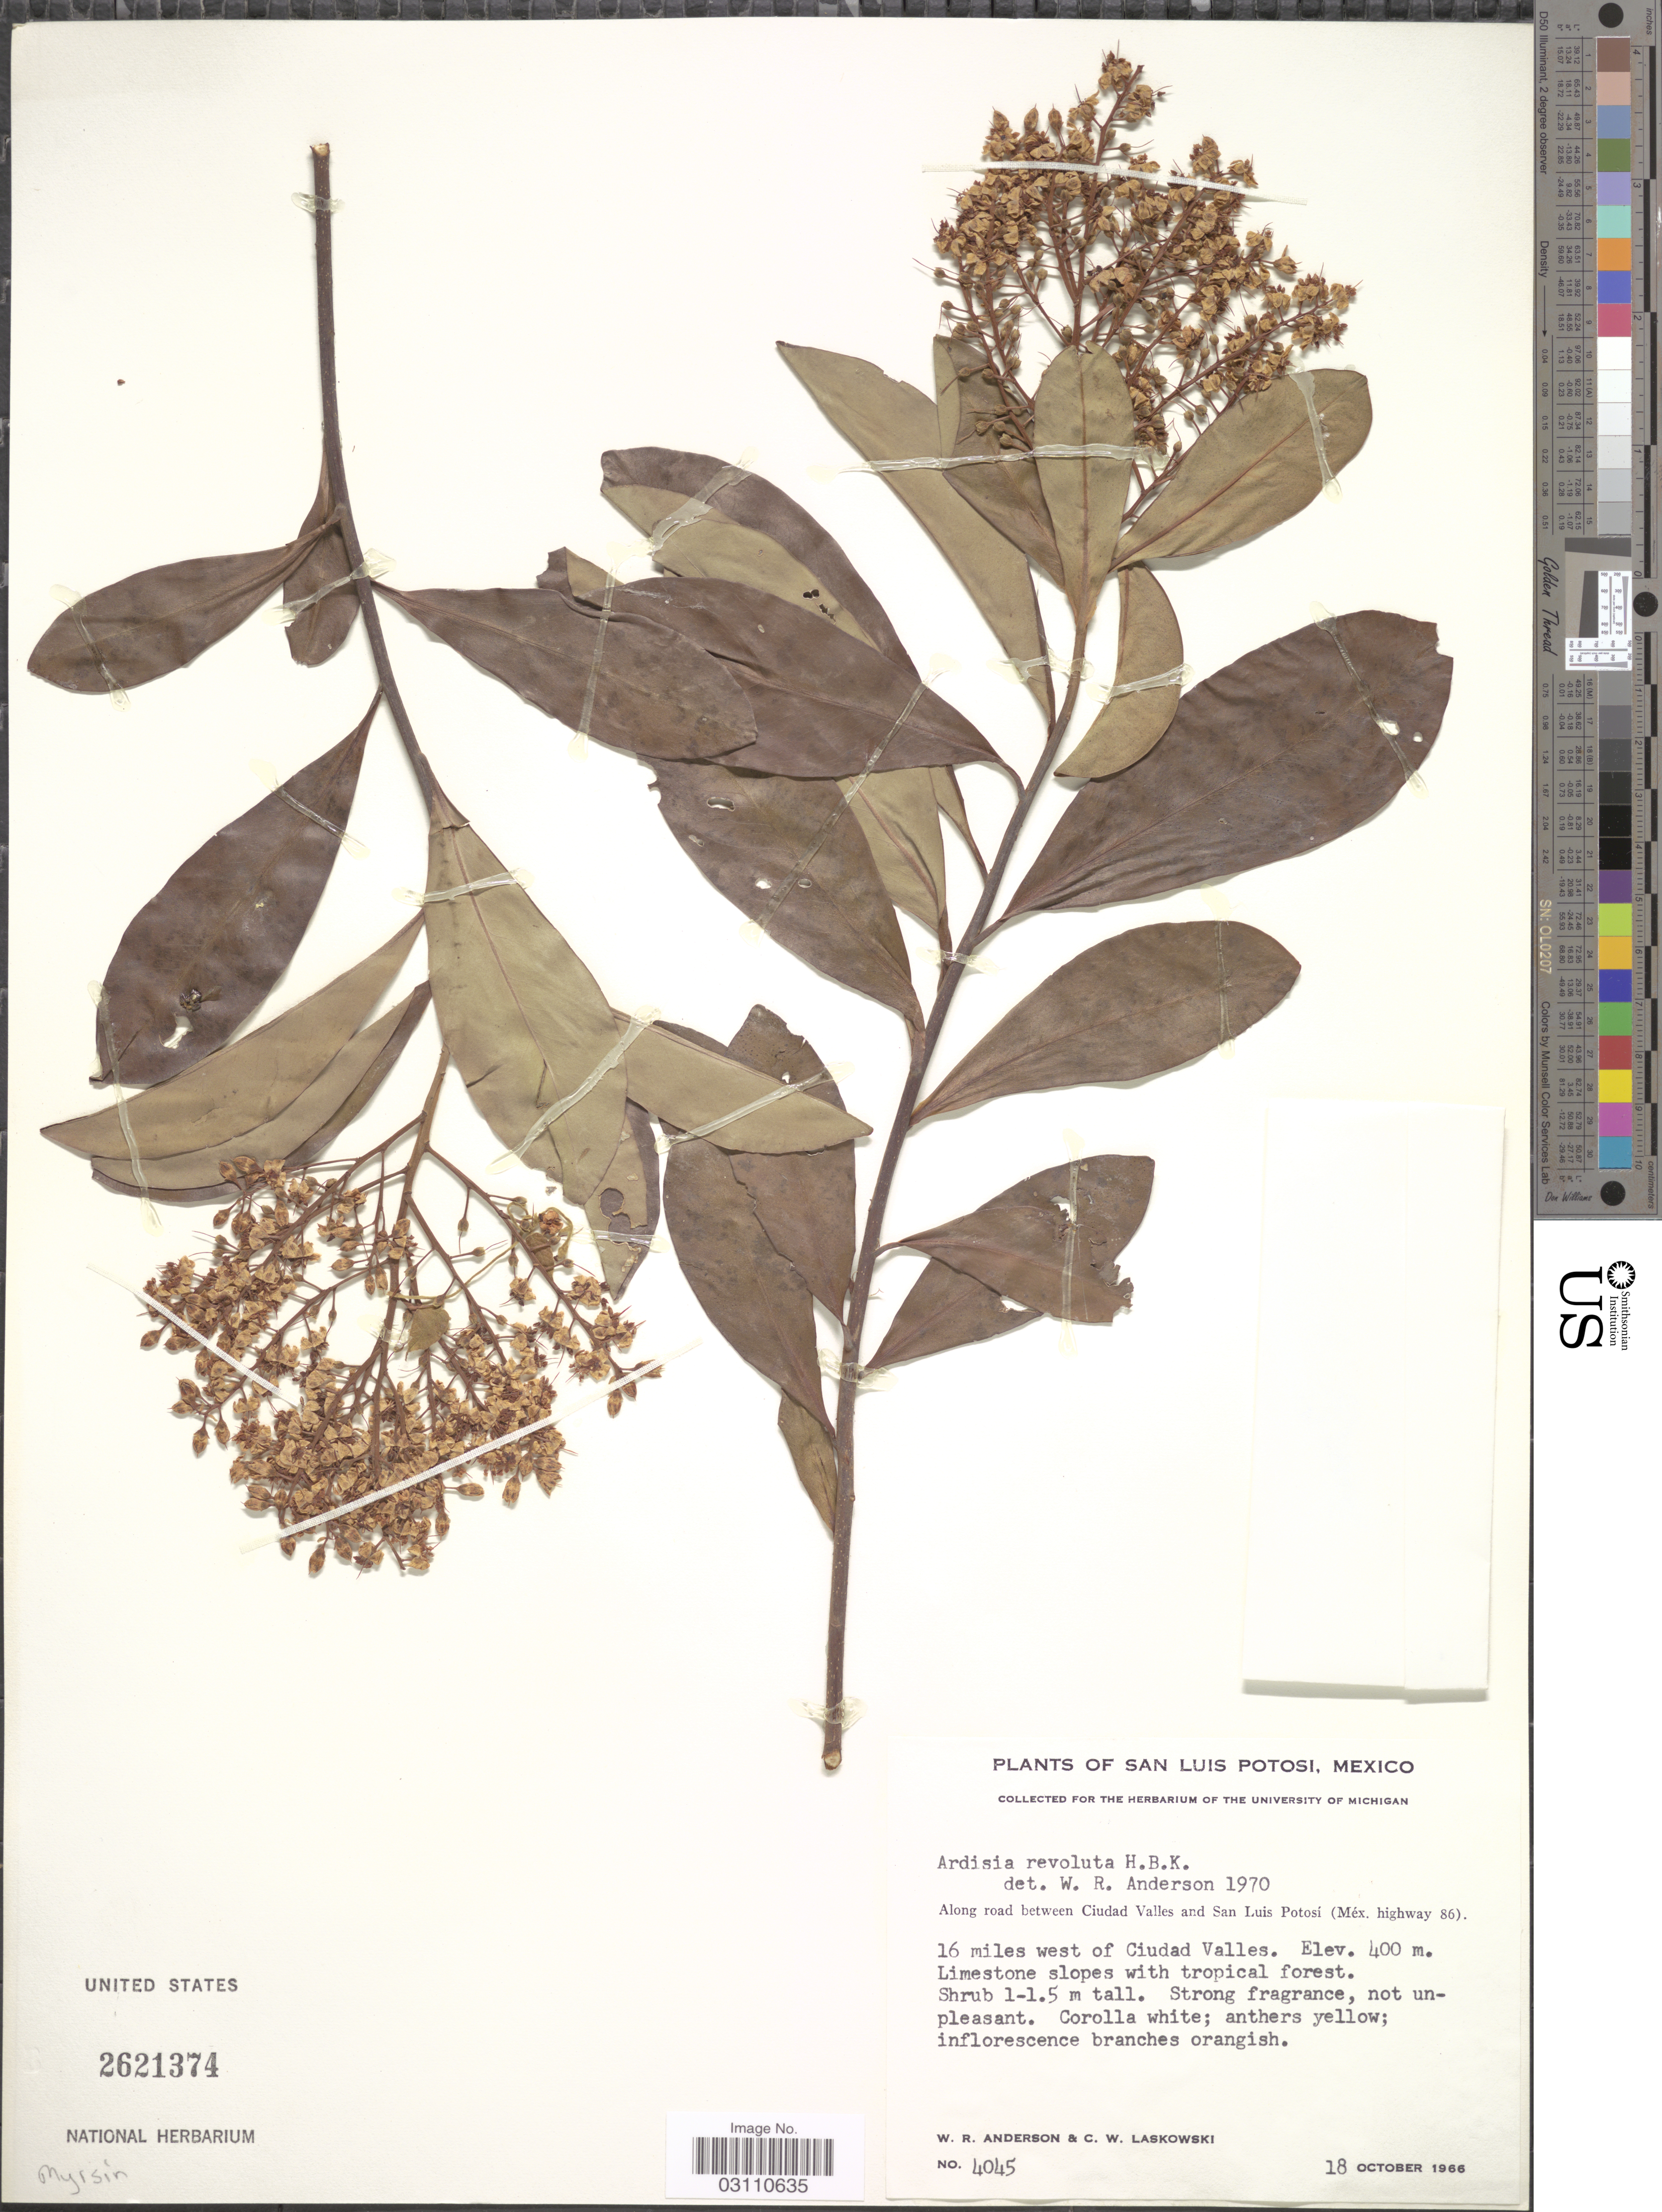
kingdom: Plantae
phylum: Tracheophyta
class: Magnoliopsida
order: Ericales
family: Primulaceae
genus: Ardisia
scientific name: Ardisia revoluta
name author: Kunth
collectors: W. Anderson & C. Laskowski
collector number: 4045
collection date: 1966-10-18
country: Mexico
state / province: San Luis Potosí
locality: Along road between Ciudad Valles and San Luis Potosí (Méx. highway 86). 16 miles west of Ciudad Valles.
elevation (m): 400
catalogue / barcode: US 2621374